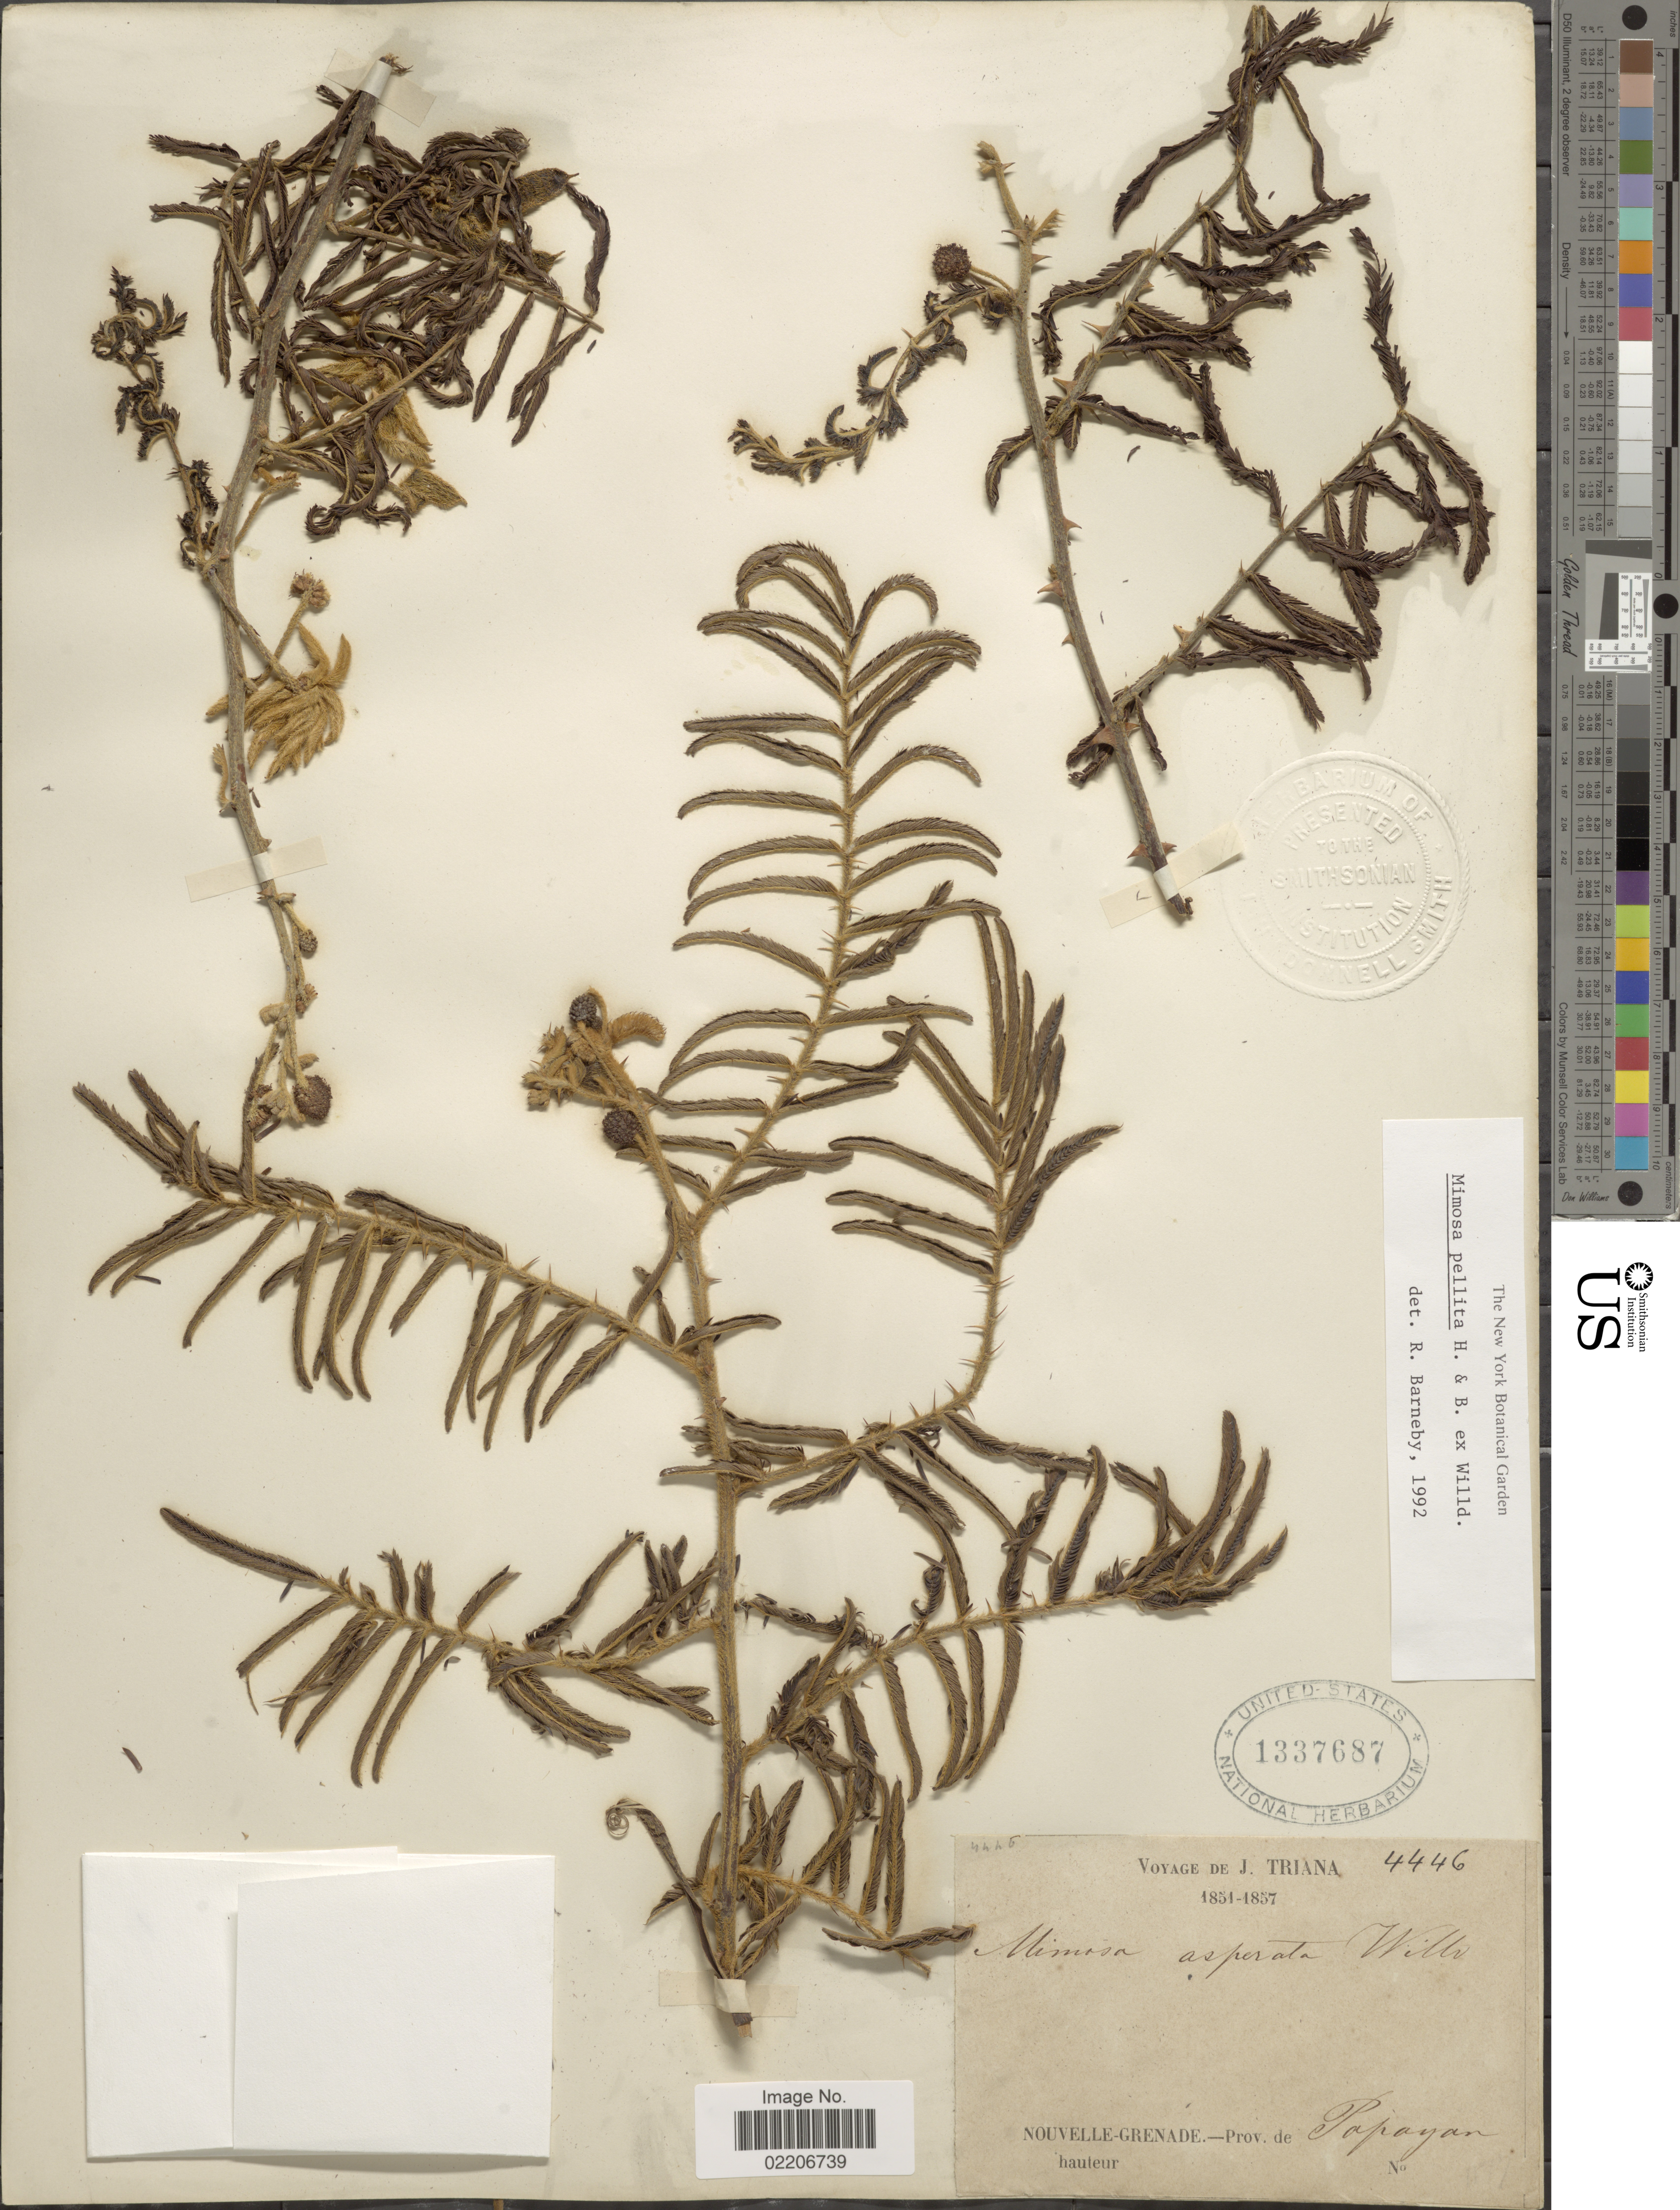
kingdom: Plantae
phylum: Tracheophyta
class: Magnoliopsida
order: Fabales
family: Fabaceae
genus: Mimosa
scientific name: Mimosa pellita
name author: Humb. & Bonpl. ex Willd.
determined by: Barneby, Rupert C., (NY)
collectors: J. Triana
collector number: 4446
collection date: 1854/1857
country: Colombia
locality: Nouvelle-Grenade, Prov. de Popayan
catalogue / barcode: US 1337687